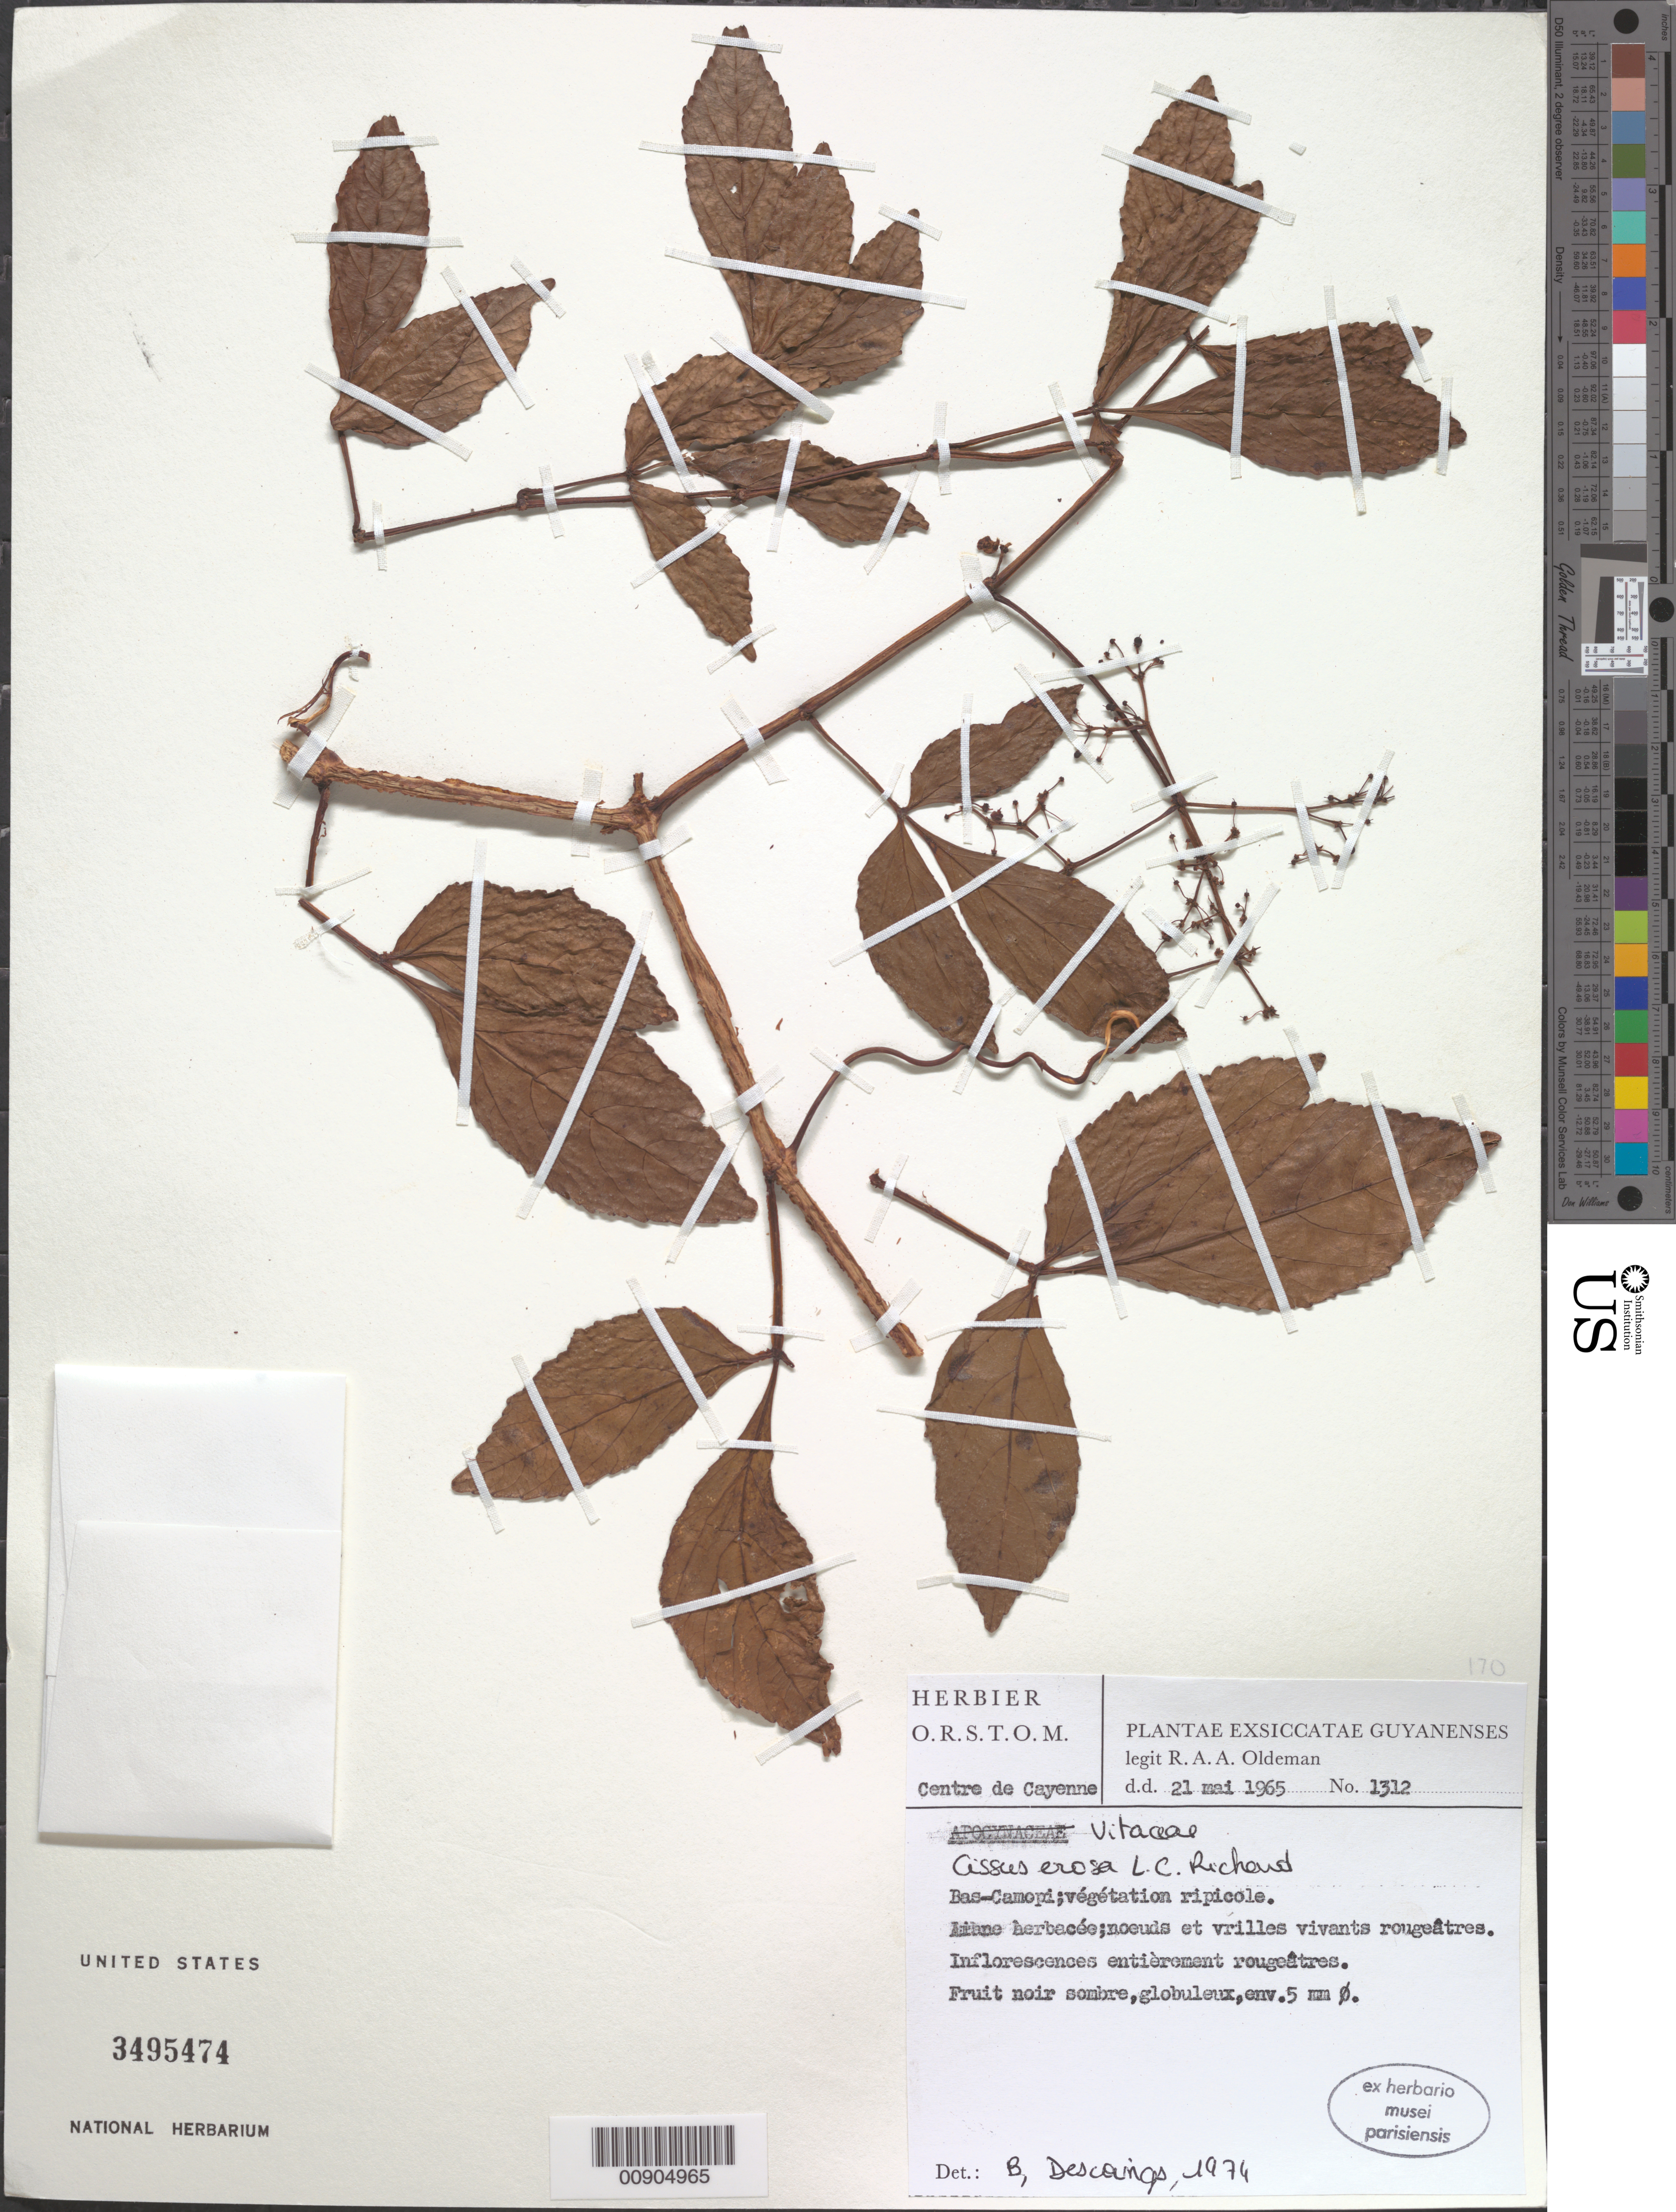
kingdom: Plantae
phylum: Tracheophyta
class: Magnoliopsida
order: Vitales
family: Vitaceae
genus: Cissus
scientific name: Cissus erosa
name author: Rich.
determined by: Descoings, B. M.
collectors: R. Oldeman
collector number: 1312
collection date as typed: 21-May-65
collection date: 1965-05-21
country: French Guiana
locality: Rivière Bas-Camopi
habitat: Végétation ripicole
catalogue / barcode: US 3495474